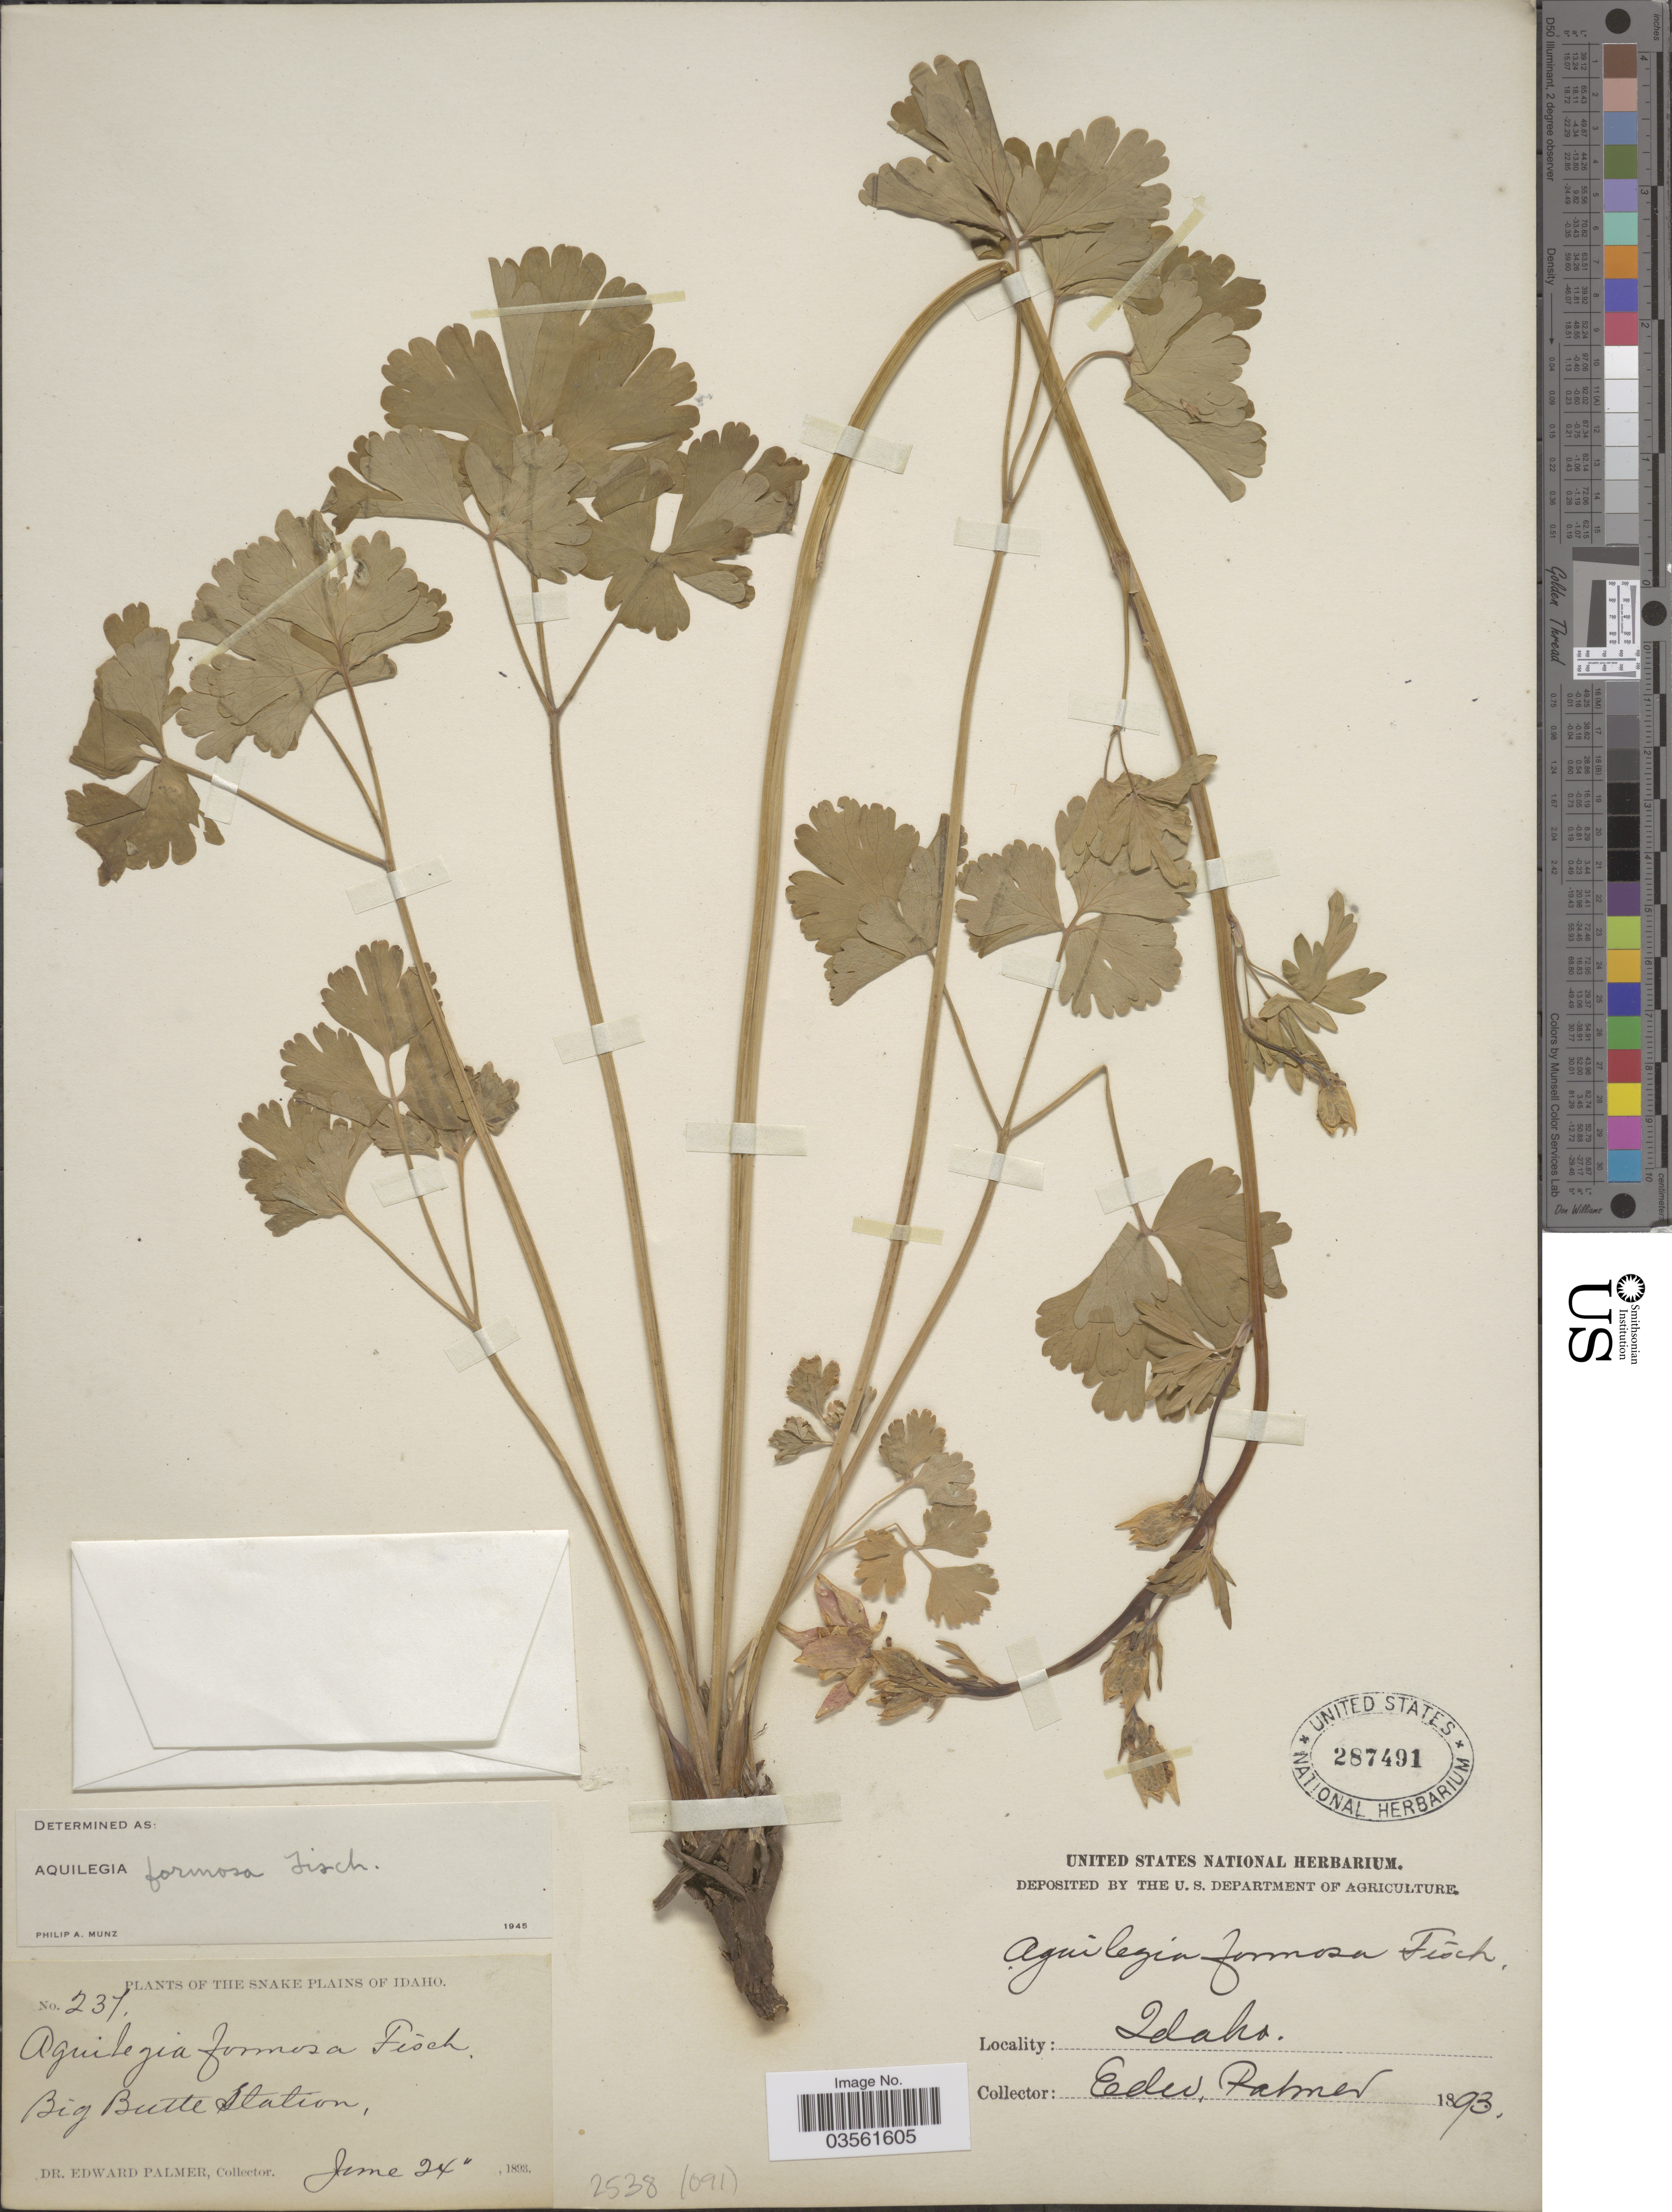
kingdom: Plantae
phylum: Tracheophyta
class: Magnoliopsida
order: Ranunculales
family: Ranunculaceae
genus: Aquilegia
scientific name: Aquilegia formosa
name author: Fisch. ex DC.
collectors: E. Palmer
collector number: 237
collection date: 1893-06-24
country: United States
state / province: Idaho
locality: The Snake Plains of Idaho. Big Butte Station.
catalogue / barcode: US 287491